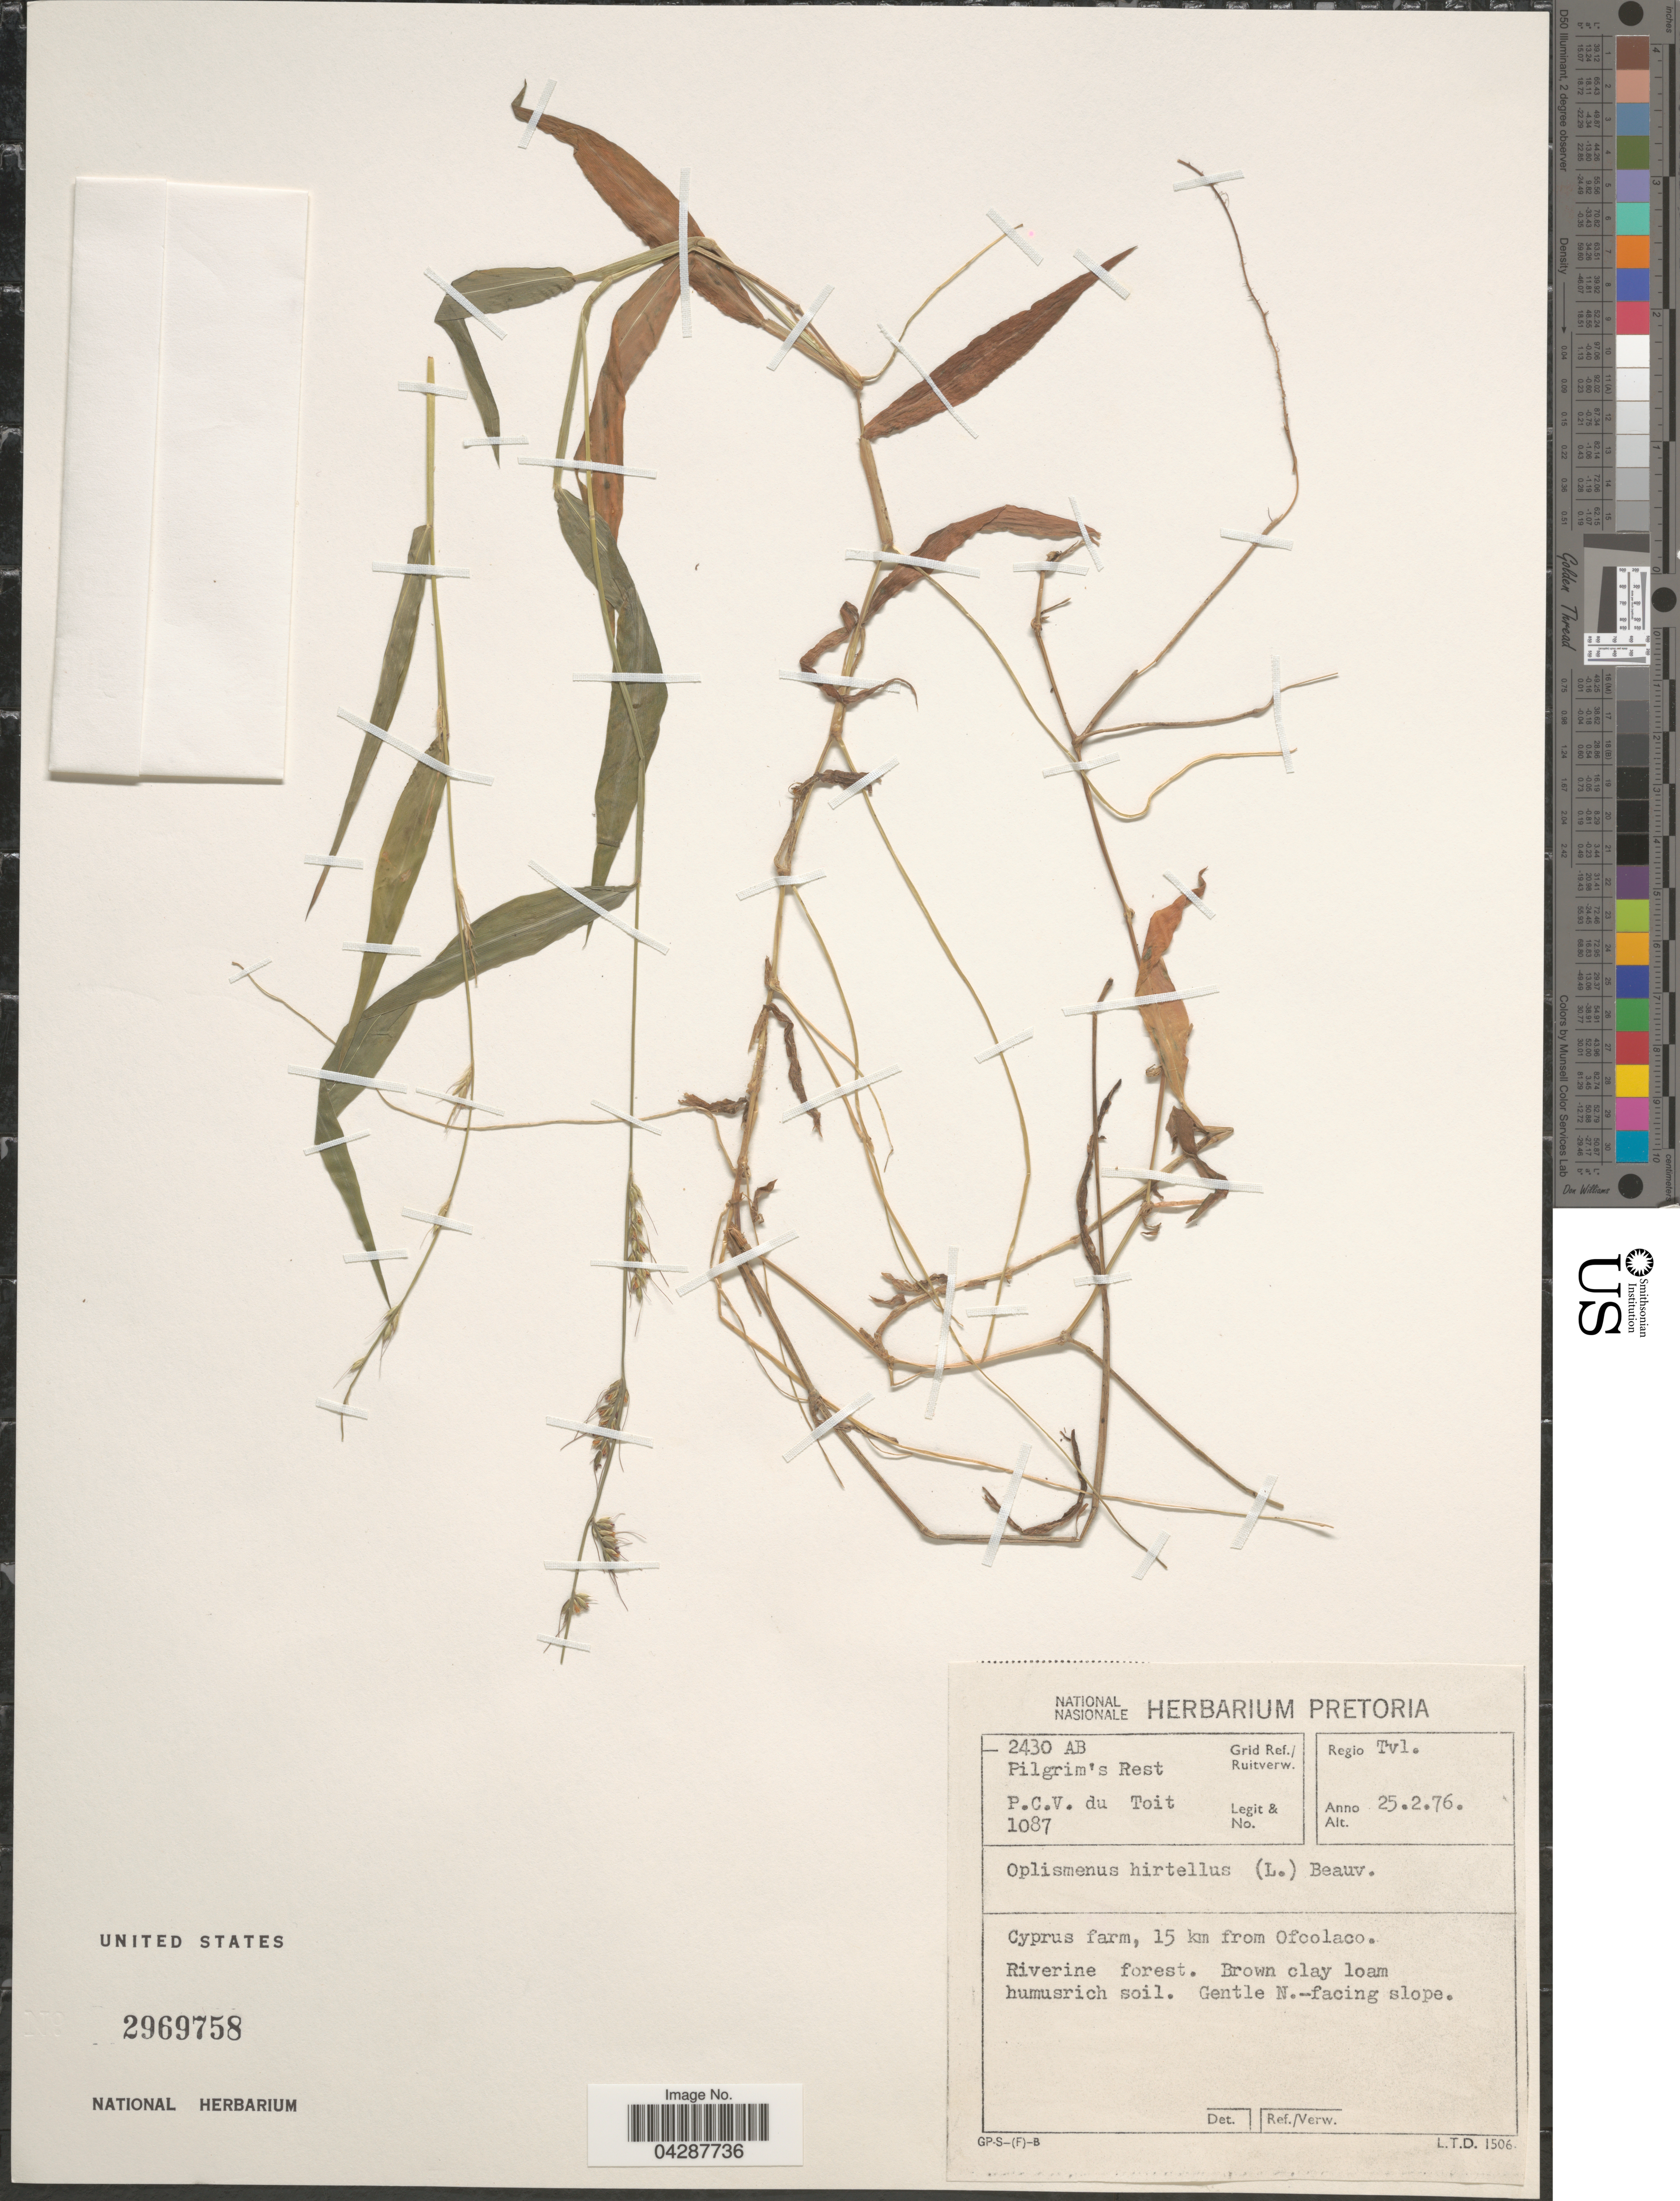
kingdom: Plantae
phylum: Tracheophyta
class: Liliopsida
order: Poales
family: Poaceae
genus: Oplismenus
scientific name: Oplismenus hirtellus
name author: (L.) P. Beauv.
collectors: P. Du Toit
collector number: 1087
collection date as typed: Transcribed d/m/y: 25/2/76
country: South Africa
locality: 2430 AB Pilgrim's Rest Grid Ref./Ruitverw. Regio Tvl. Cyprus farm, 15 km from Ofcolaco. Gentle N.-facing slope.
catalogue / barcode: US 2969758